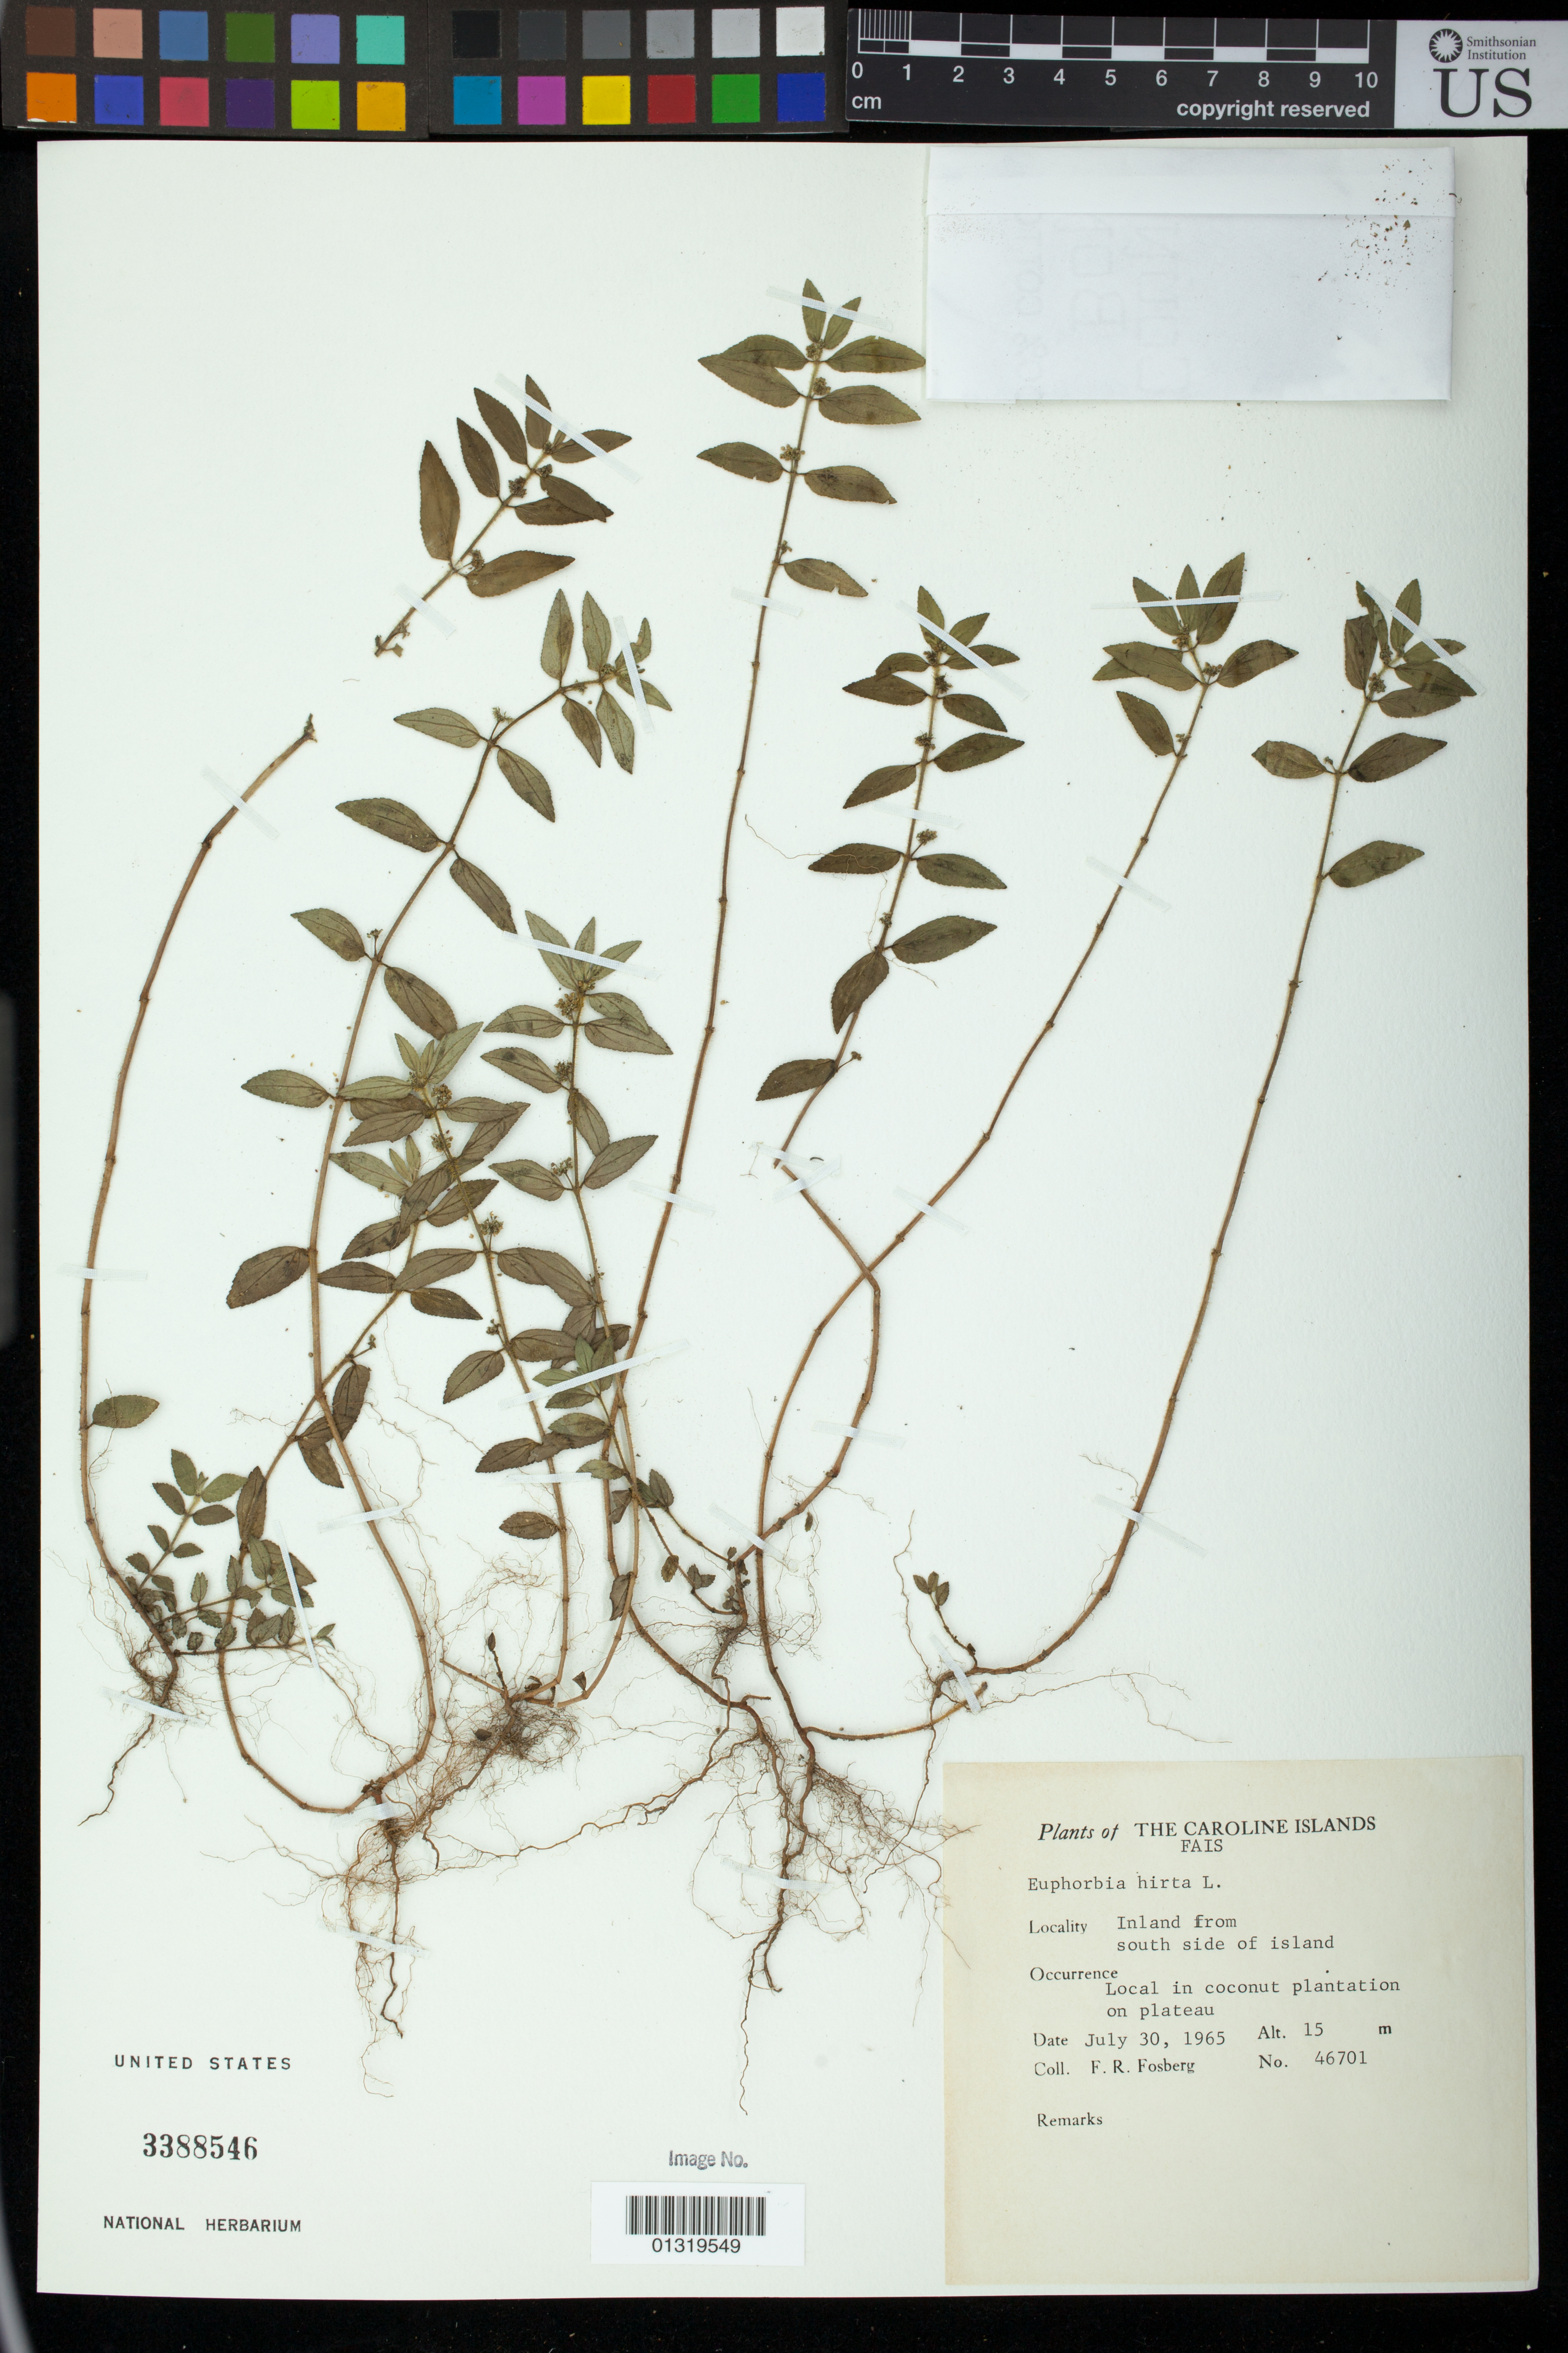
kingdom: Plantae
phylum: Tracheophyta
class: Magnoliopsida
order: Malpighiales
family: Euphorbiaceae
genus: Euphorbia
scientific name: Euphorbia hirta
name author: L.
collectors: F. R. Fosberg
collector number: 46701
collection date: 1965-07-30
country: Micronesia, Federated States of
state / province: Yap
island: Fais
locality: Fais; Inland from south side of island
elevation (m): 15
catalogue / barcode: US 3388546